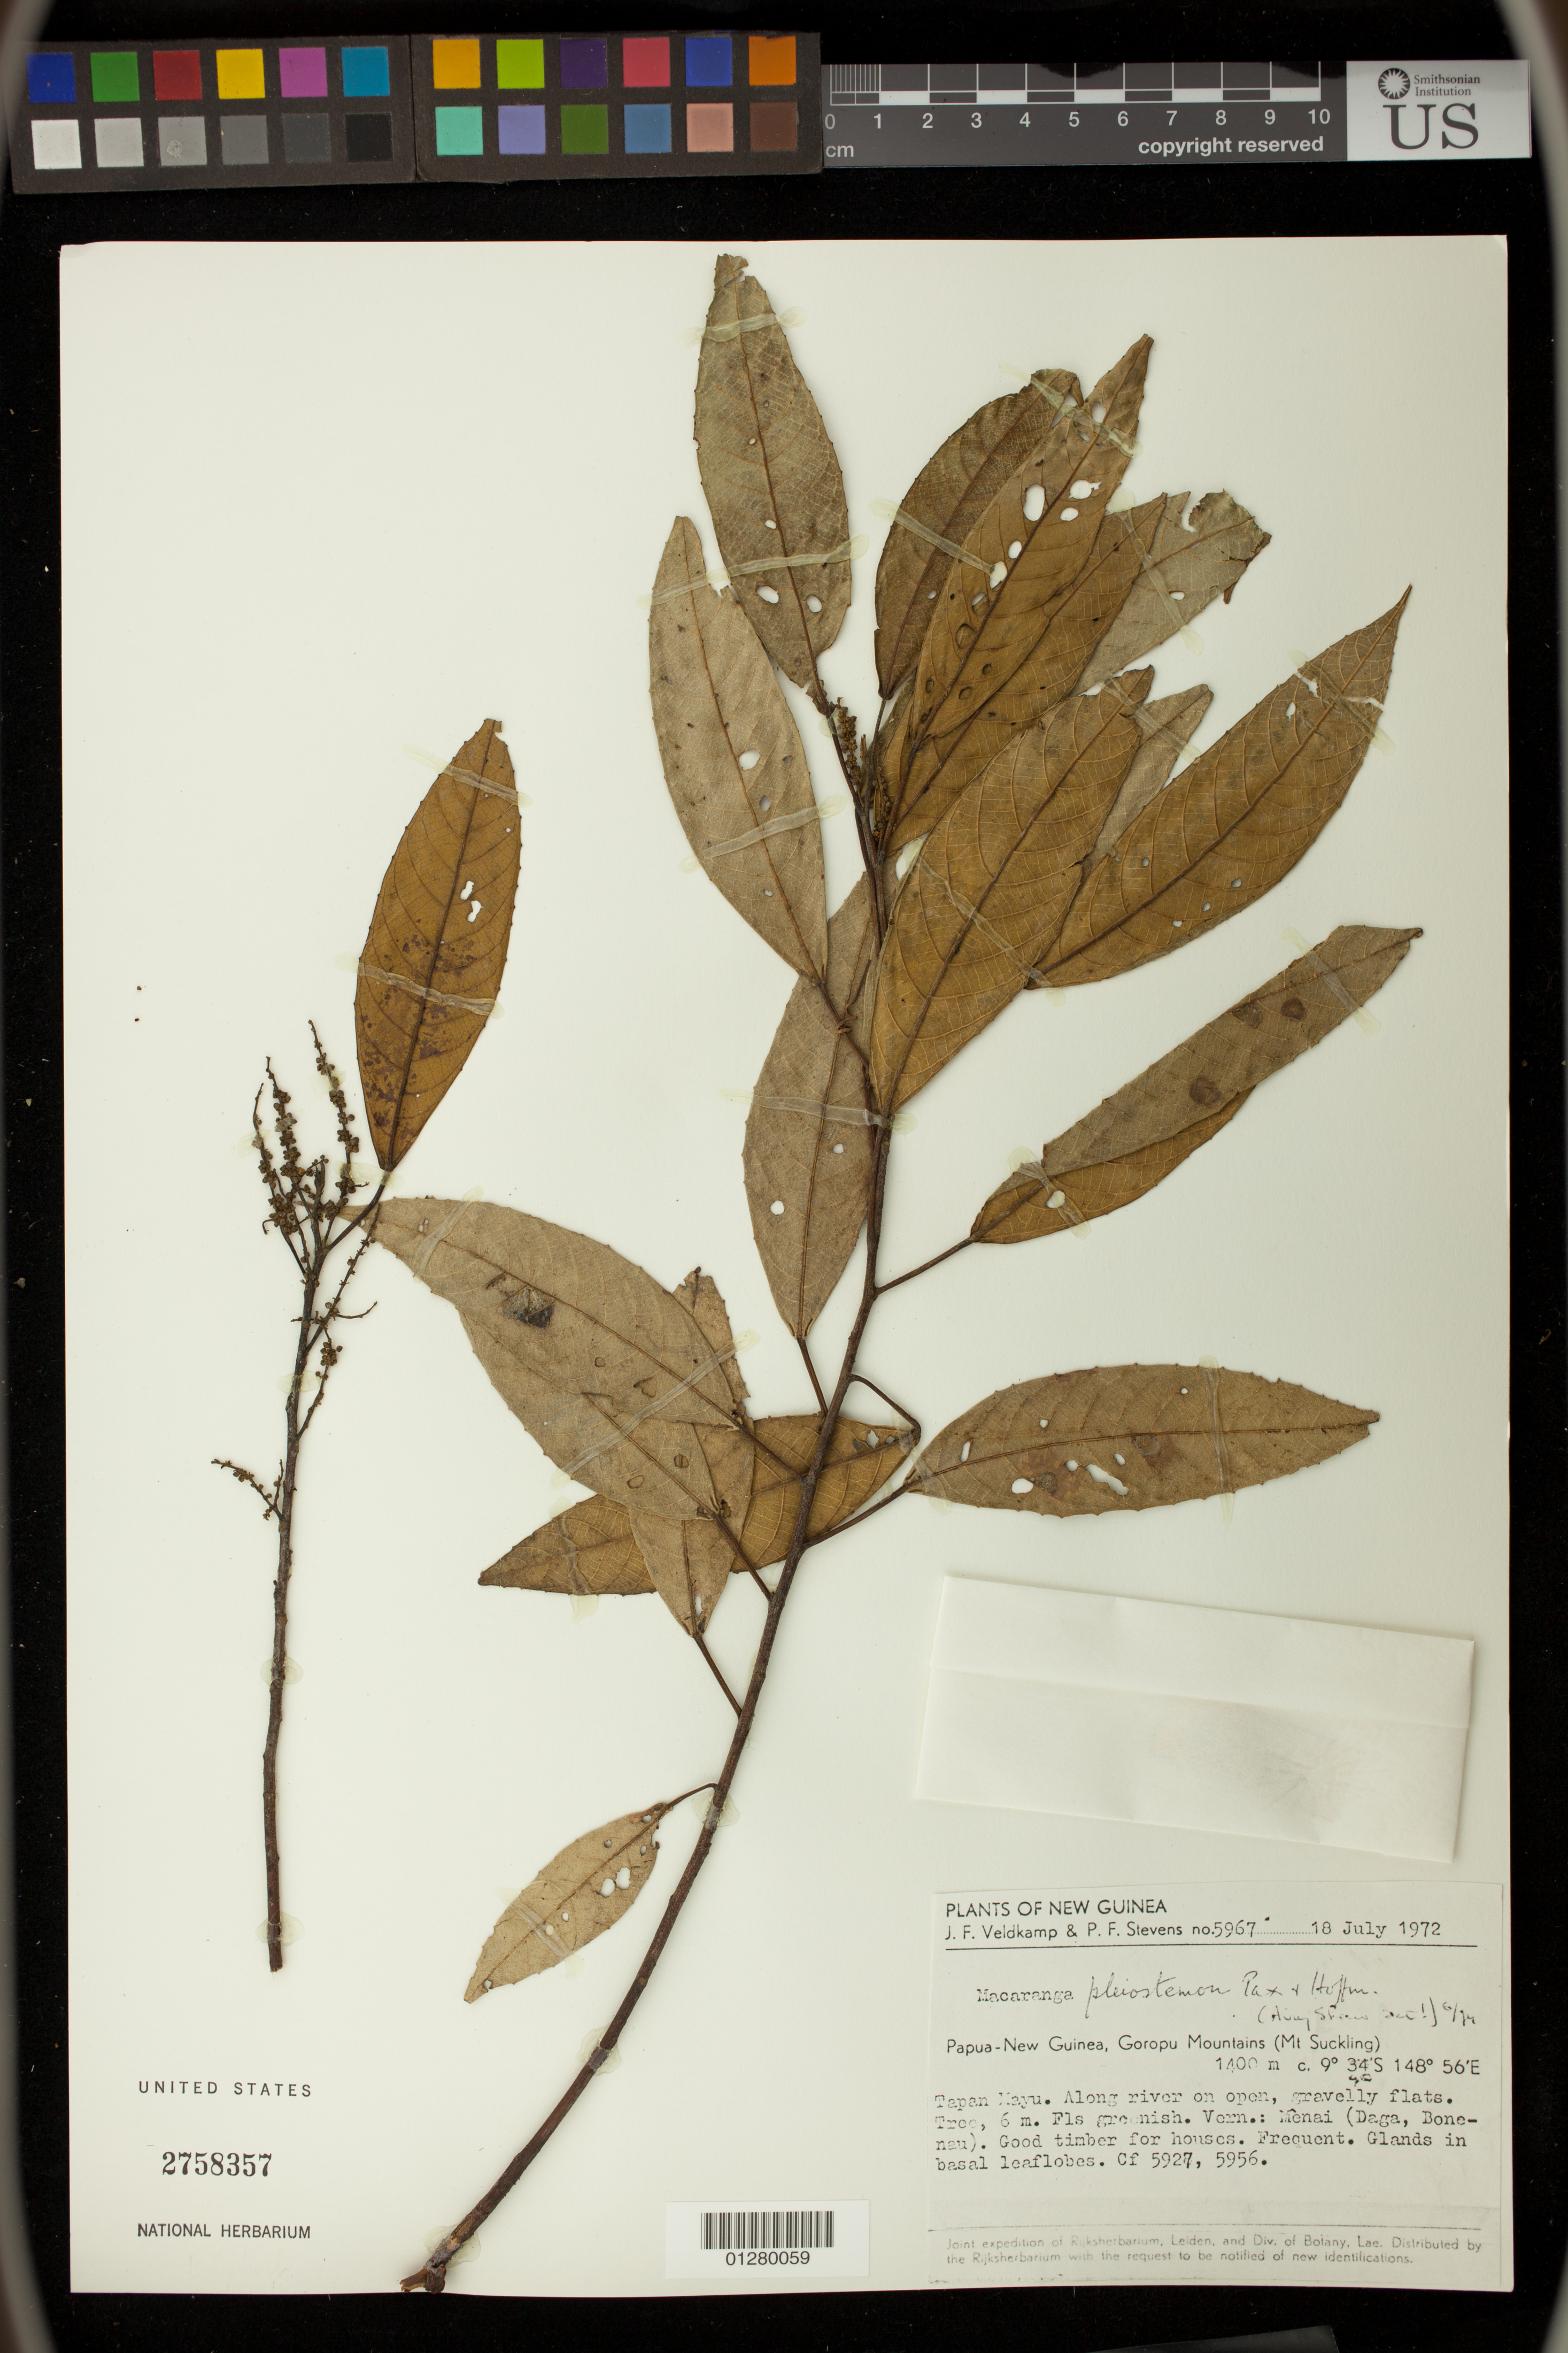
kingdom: Plantae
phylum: Tracheophyta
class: Magnoliopsida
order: Malpighiales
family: Euphorbiaceae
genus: Macaranga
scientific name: Macaranga pleiostemon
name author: Pax & K. Hoffm.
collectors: J. F. Veldkamp & P. F. Stevens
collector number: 5967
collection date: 1972-07-18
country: Papua New Guinea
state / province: Northern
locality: Goropu Mountains (Mt. Suckling)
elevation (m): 1400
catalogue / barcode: US 2758357